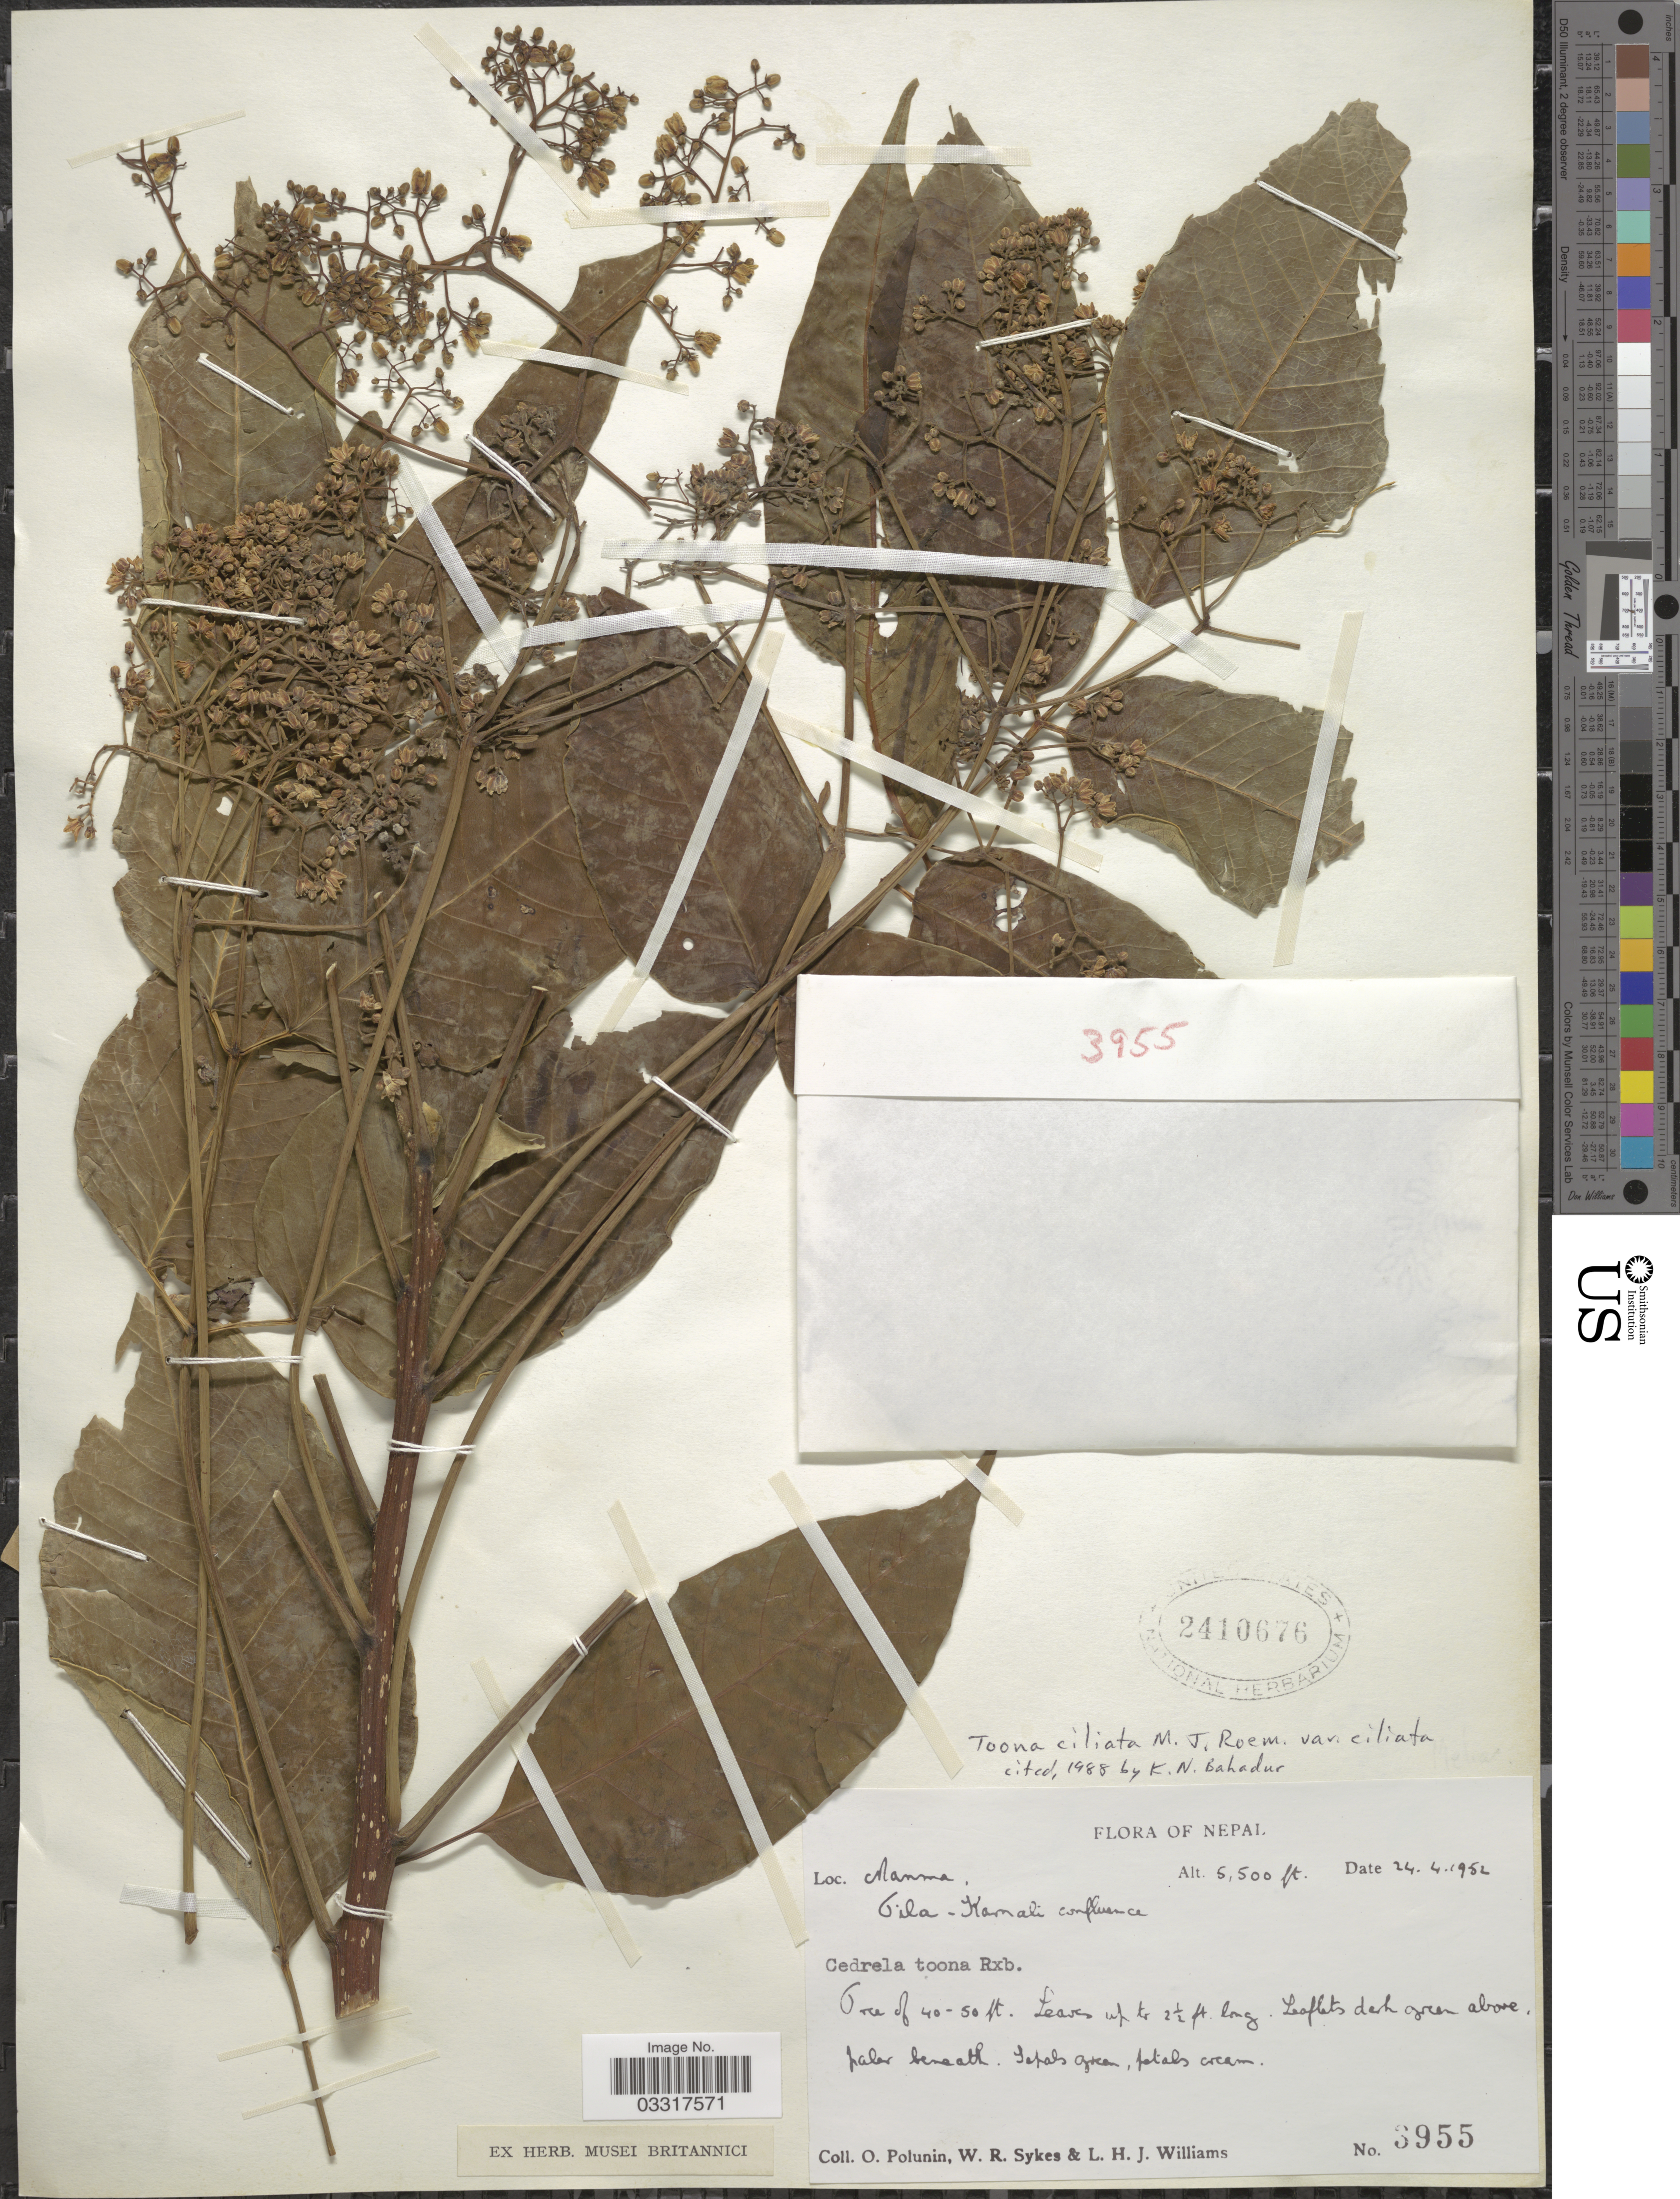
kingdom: Plantae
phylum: Tracheophyta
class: Magnoliopsida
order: Sapindales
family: Meliaceae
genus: Toona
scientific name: Toona ciliata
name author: M. Roem.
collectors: O. V. Polunin, W. R. Sykes & L. H. J. Williams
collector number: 3955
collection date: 1952-04-24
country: Nepal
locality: Manma, Gila - Kamali confluence.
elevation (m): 1676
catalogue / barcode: US 2410676